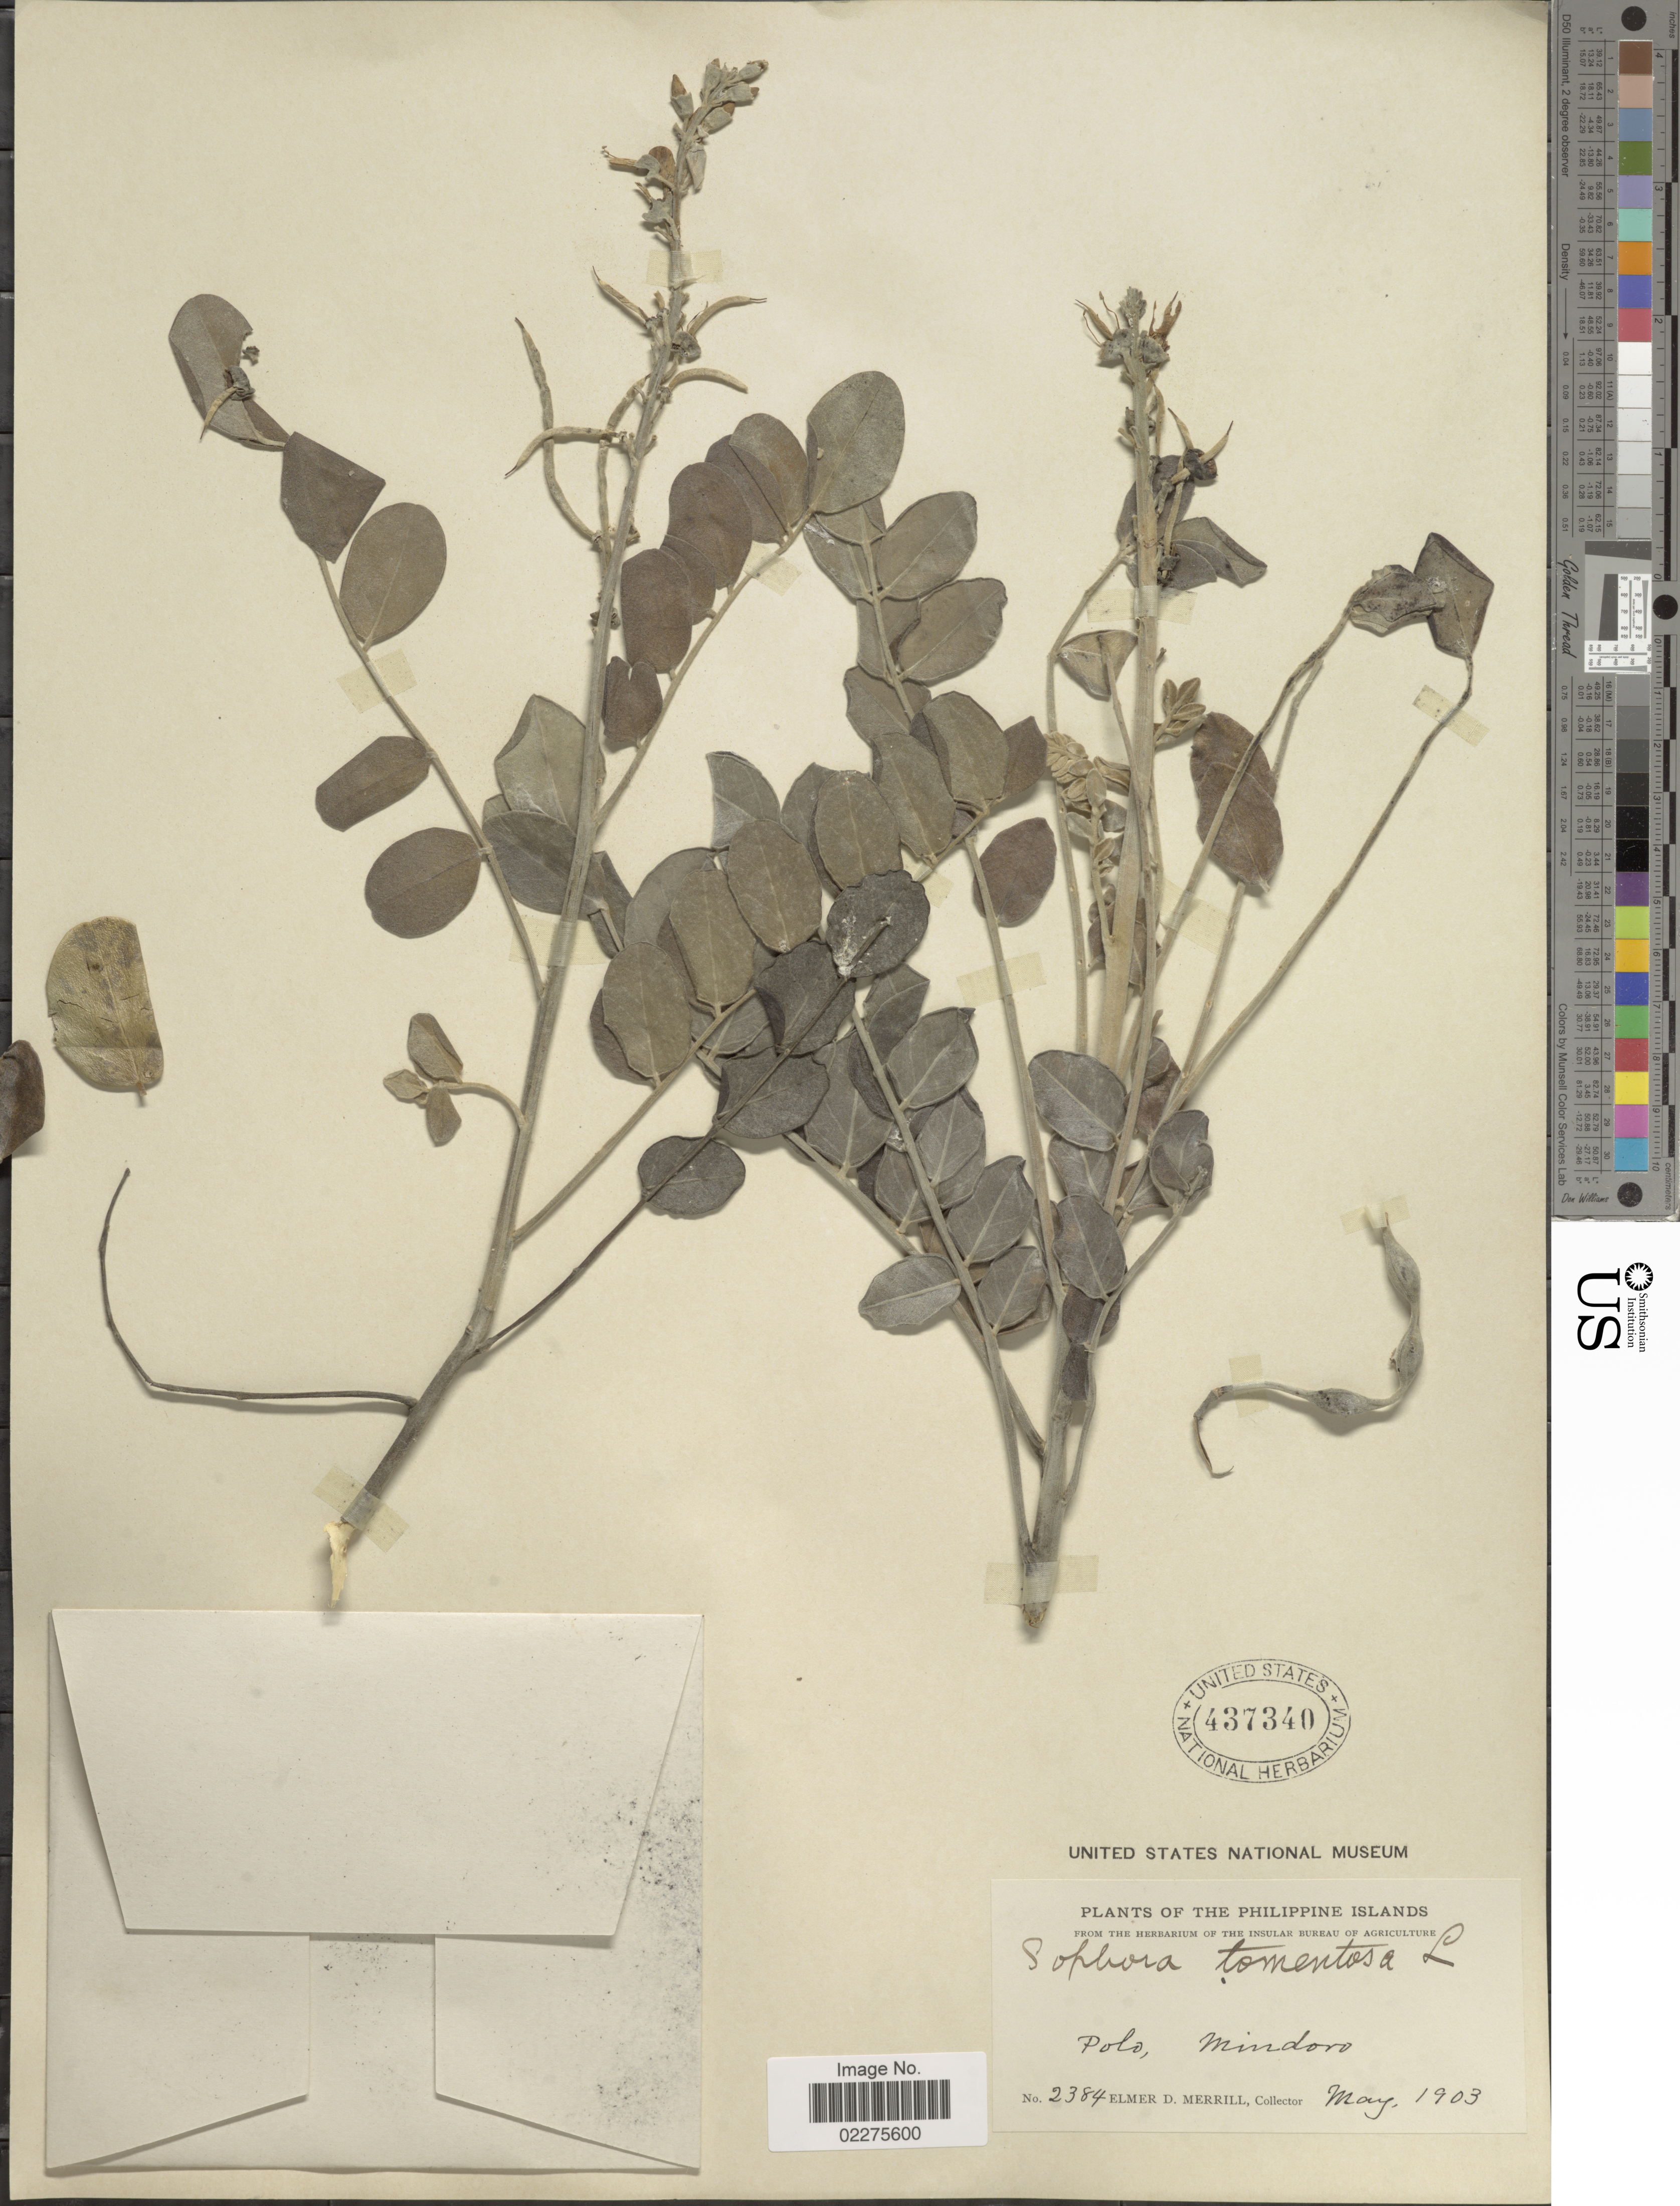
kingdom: Plantae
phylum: Tracheophyta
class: Magnoliopsida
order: Fabales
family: Fabaceae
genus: Sophora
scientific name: Sophora tomentosa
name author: L.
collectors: E. D. Merrill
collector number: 2384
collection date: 1903-05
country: Philippines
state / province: Mimaropa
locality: Philippine Islands. Polo, Mindoro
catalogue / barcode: US 437340